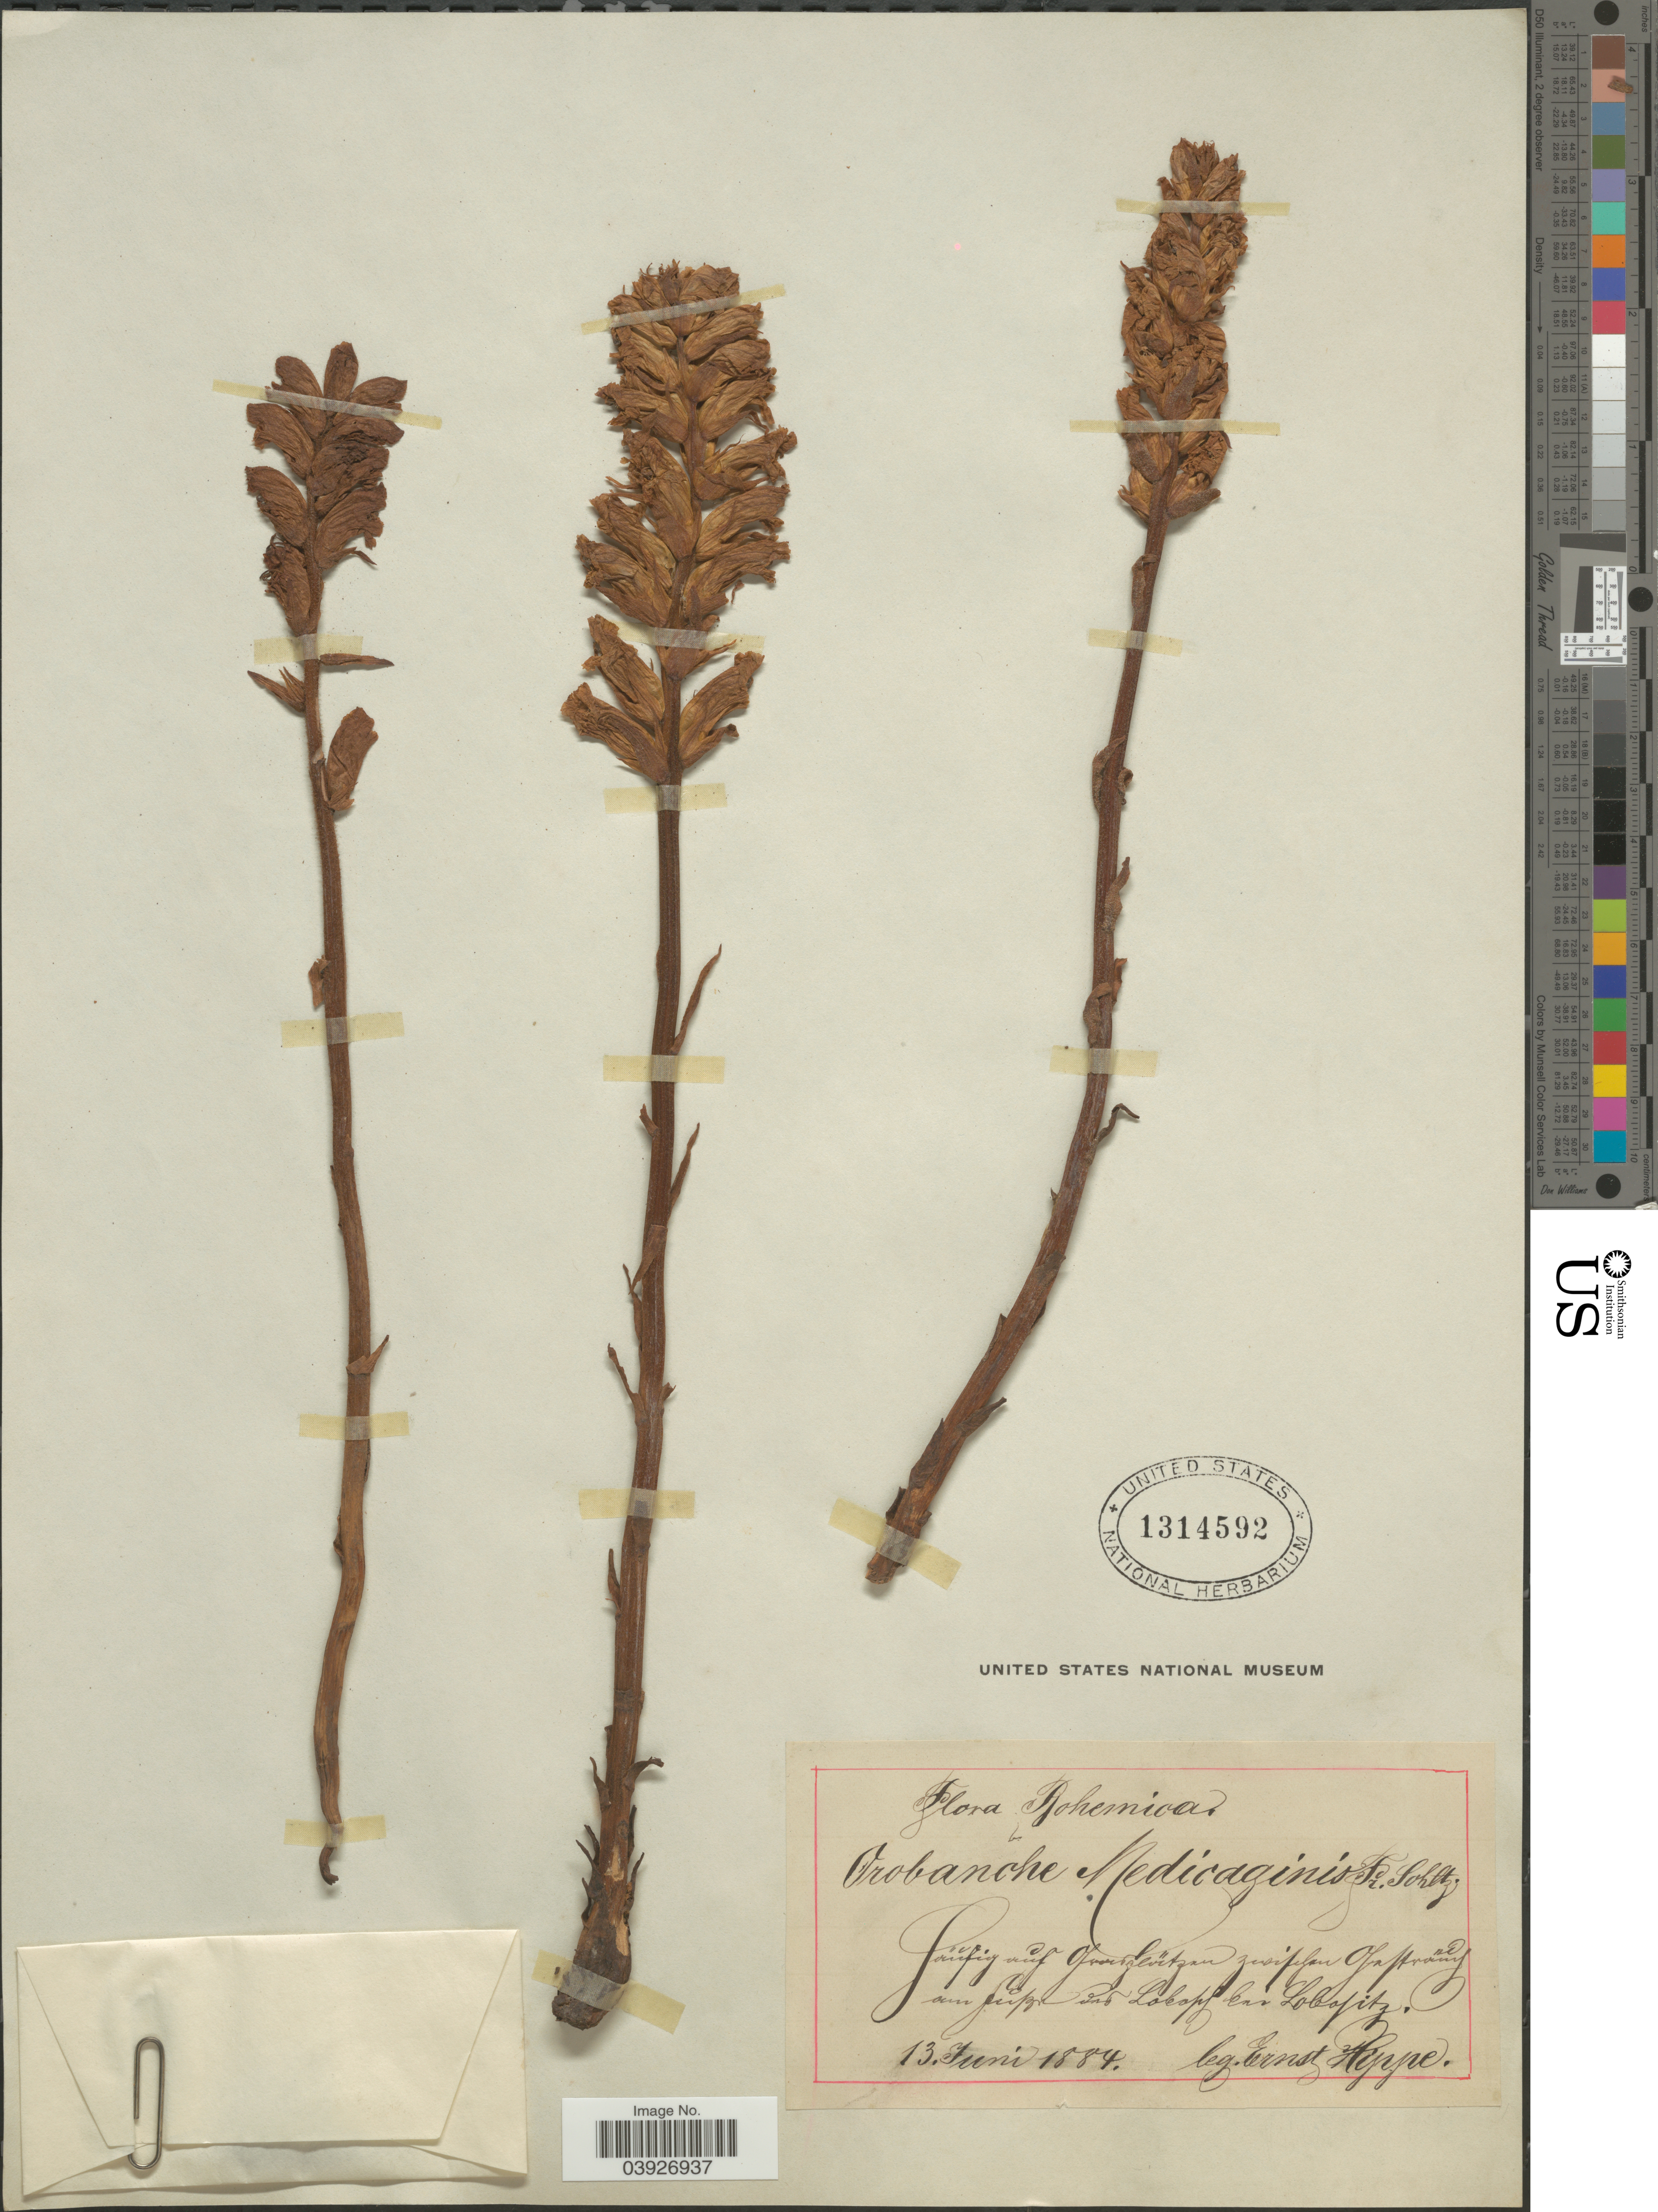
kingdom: Plantae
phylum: Tracheophyta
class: Magnoliopsida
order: Lamiales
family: Orobanchaceae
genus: Orobanche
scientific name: Orobanche medicaginis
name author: Rchb.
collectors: E. Hippe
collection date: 1884-06-13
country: Czechia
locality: Bohemica. Poufiy auf Juordevitzan zusioilan Jaotranuf aun Fup ind Lokap kan Lobafits. [interpreted]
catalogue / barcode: US 1314592